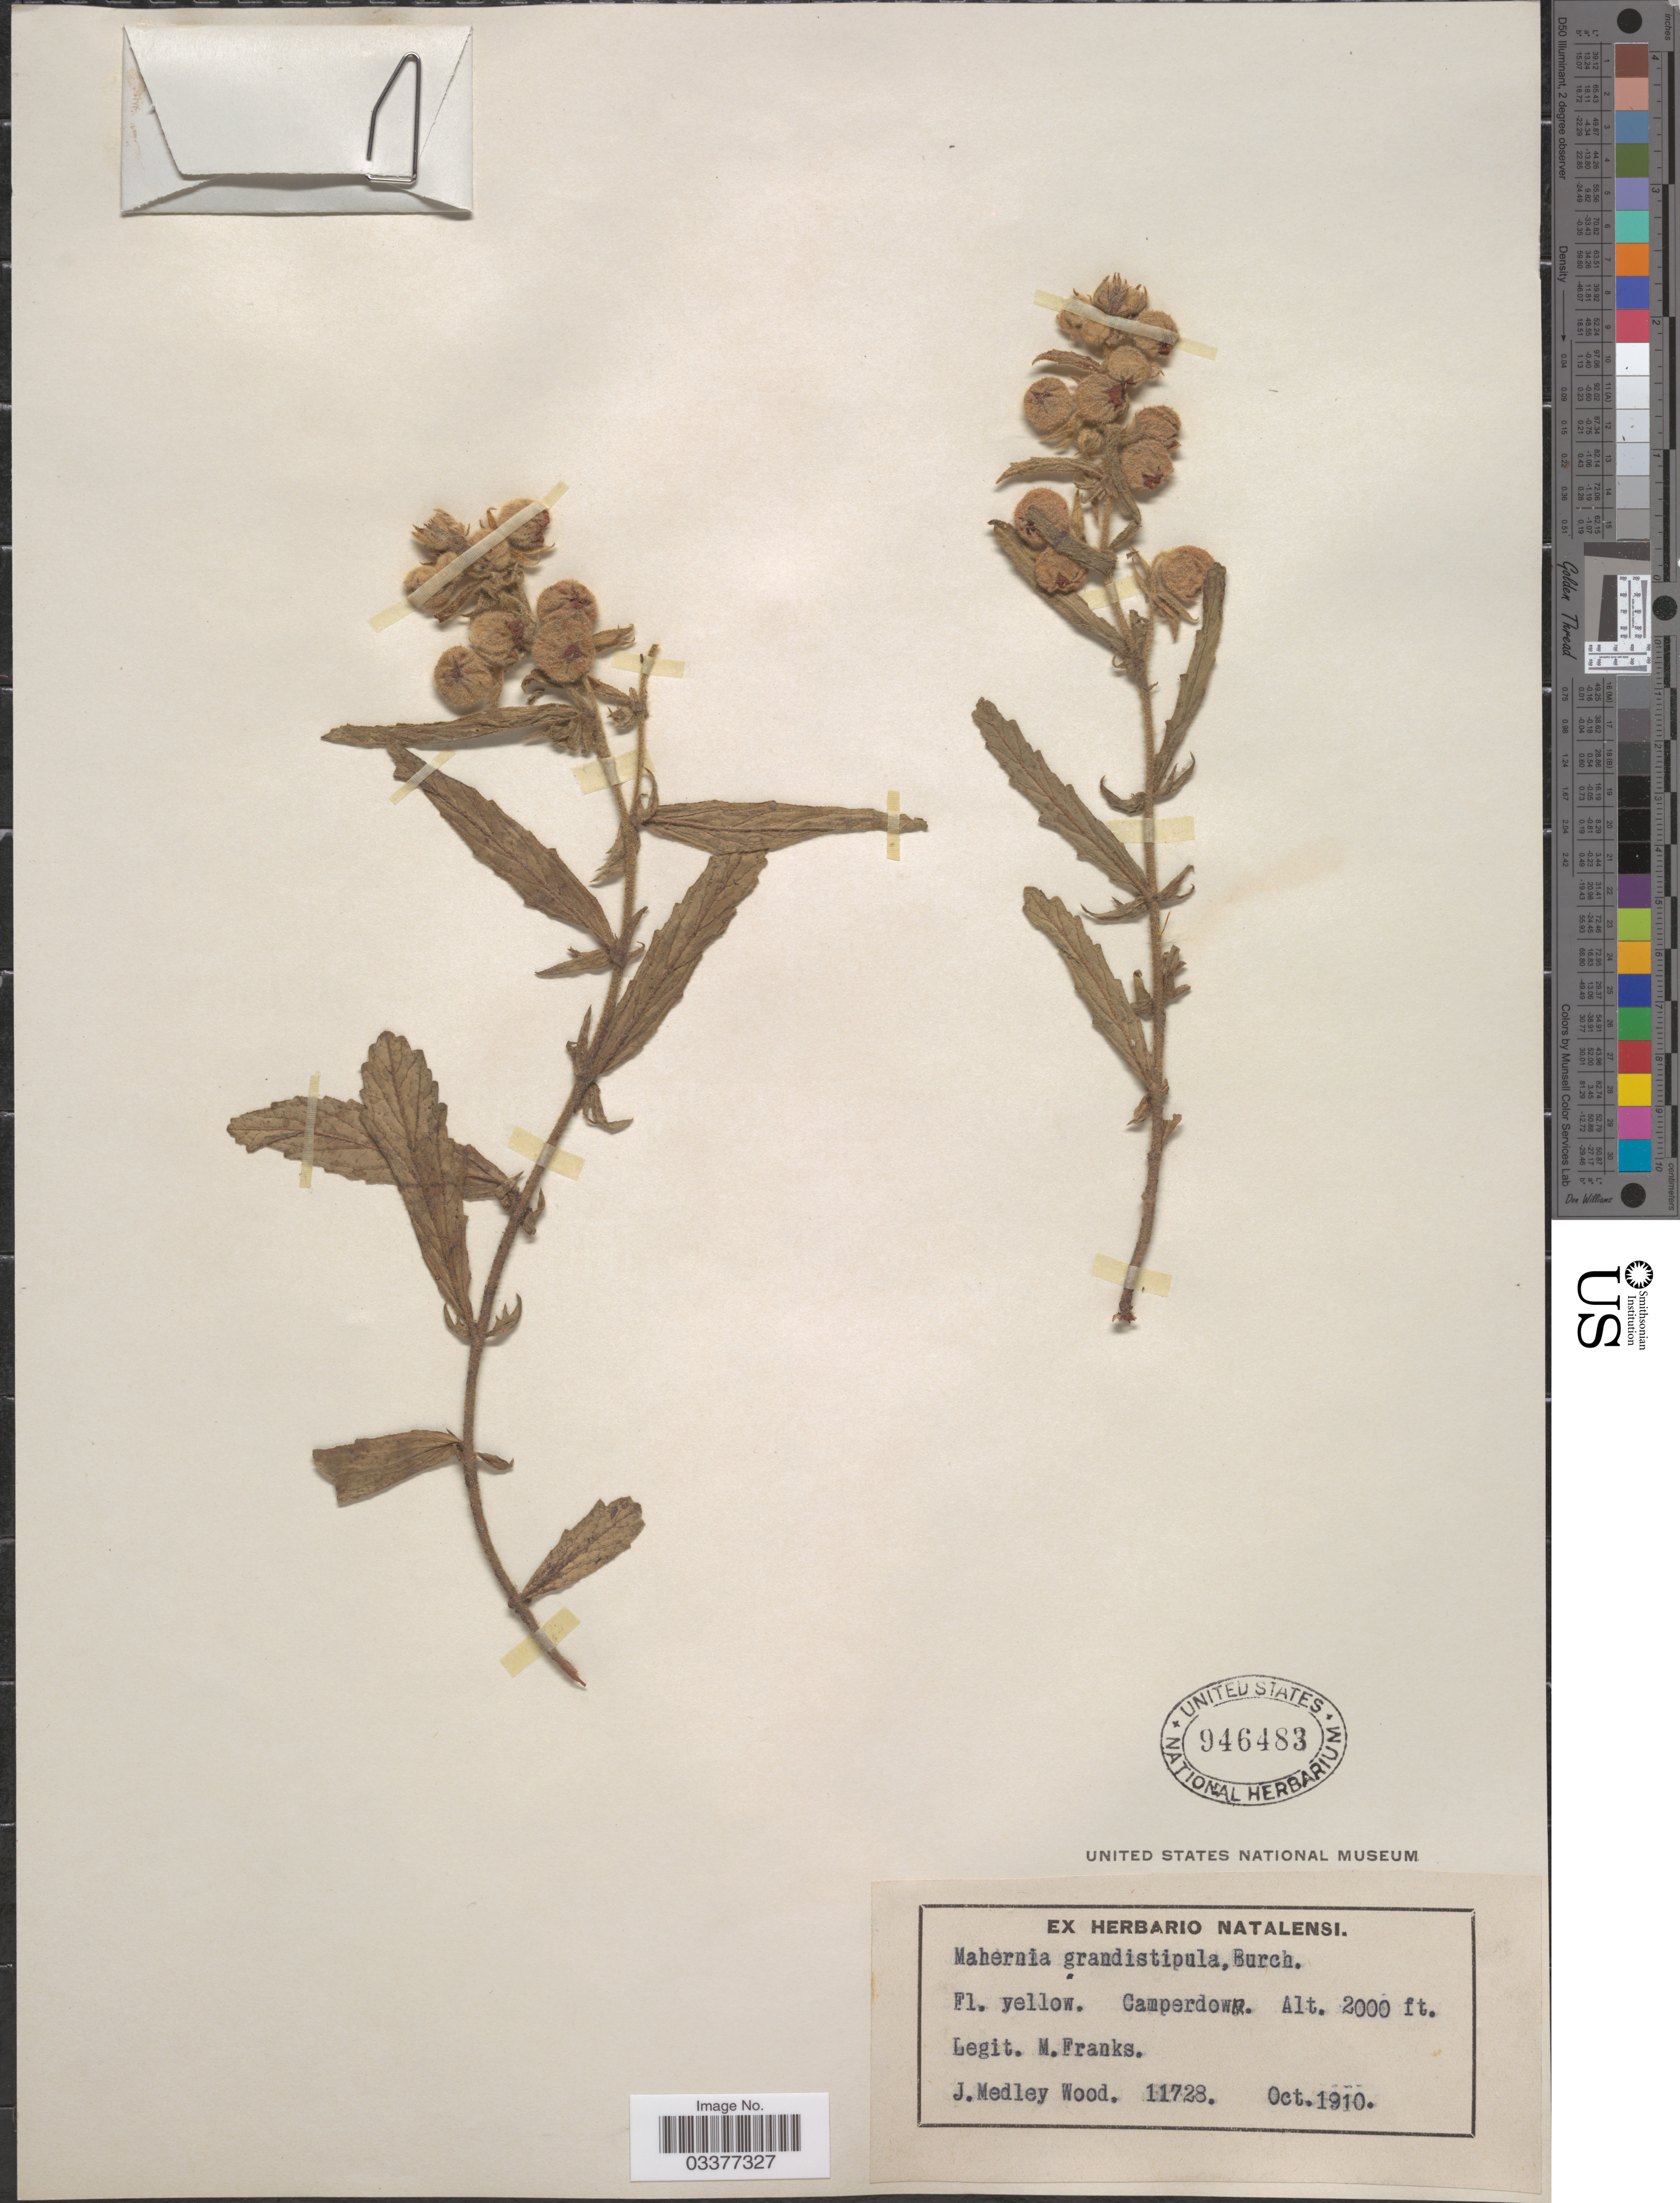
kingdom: Plantae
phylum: Tracheophyta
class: Magnoliopsida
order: Malvales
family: Malvaceae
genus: Hermannia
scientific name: Hermannia grandistipula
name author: (Buching ex Harv.) K. Schum.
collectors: M. Franks & J. Medley Wood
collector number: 11728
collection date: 1910-10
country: South Africa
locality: Camperdown.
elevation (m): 610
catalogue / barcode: US 946483